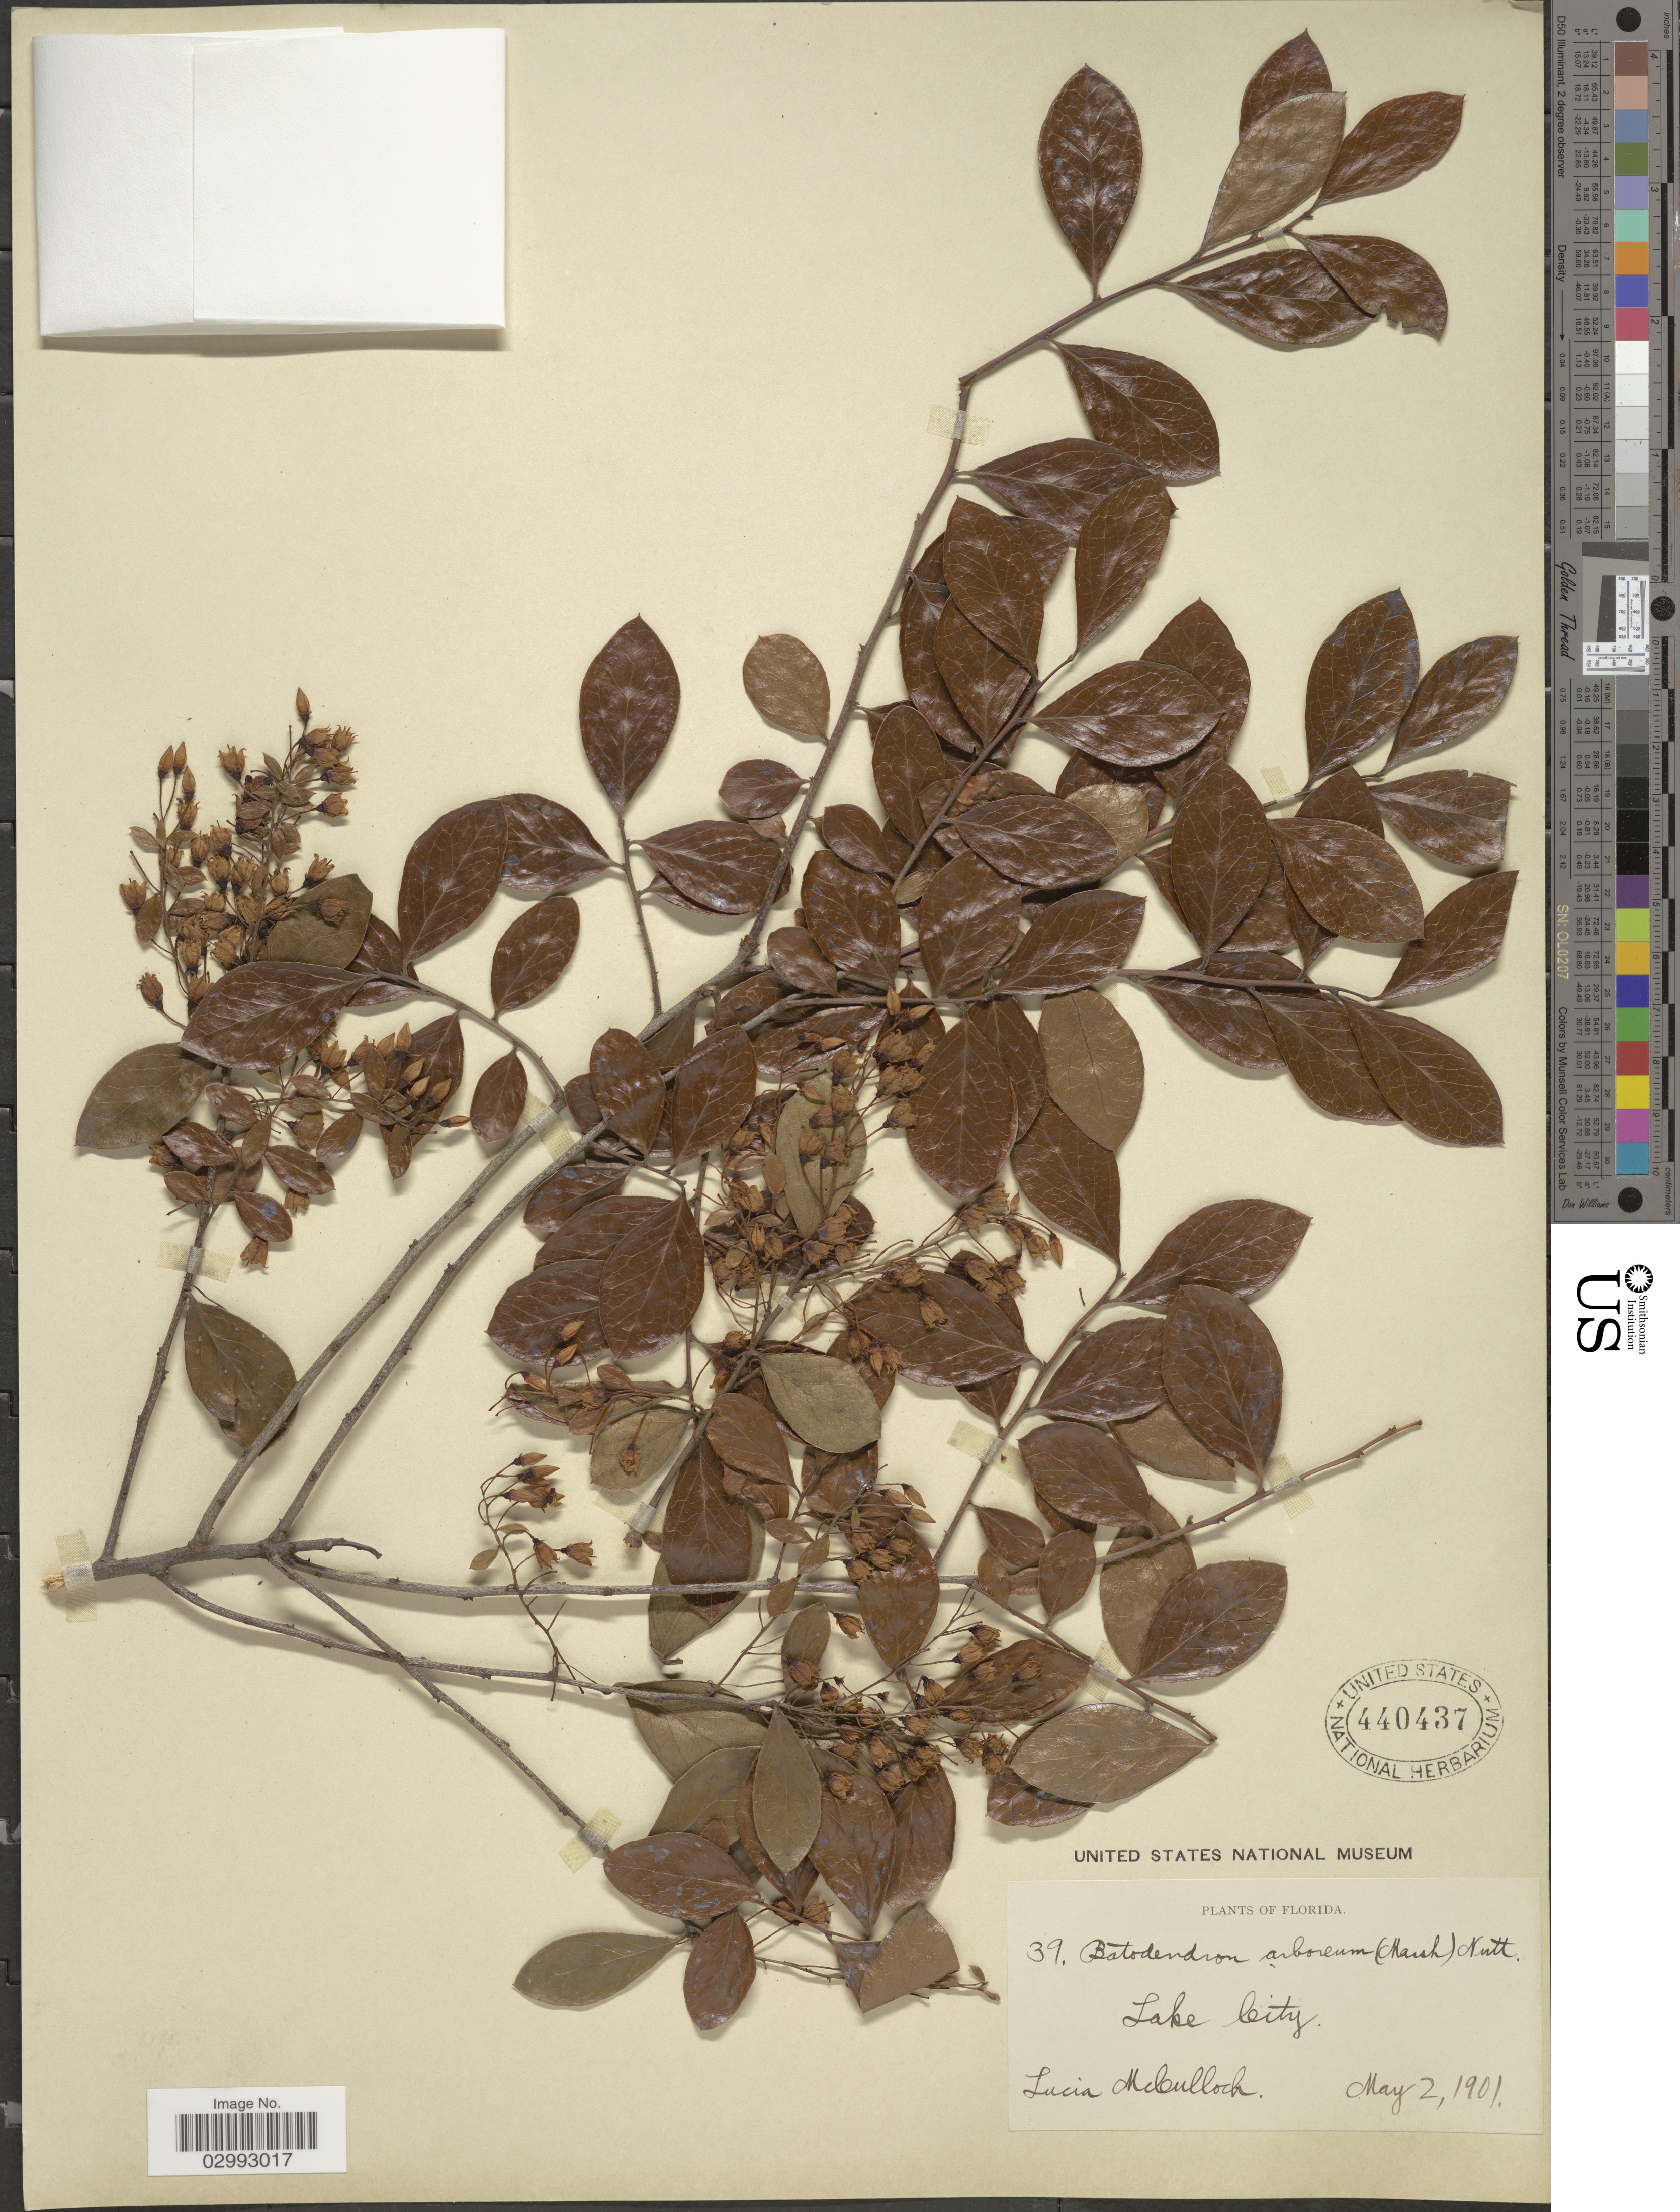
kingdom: Plantae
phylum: Tracheophyta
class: Magnoliopsida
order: Ericales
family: Ericaceae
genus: Batodendron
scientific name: Batodendron arboreum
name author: Nutt.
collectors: L. McCulloch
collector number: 39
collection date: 1901-05-02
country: United States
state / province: Florida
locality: Lake City.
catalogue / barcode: US 440437